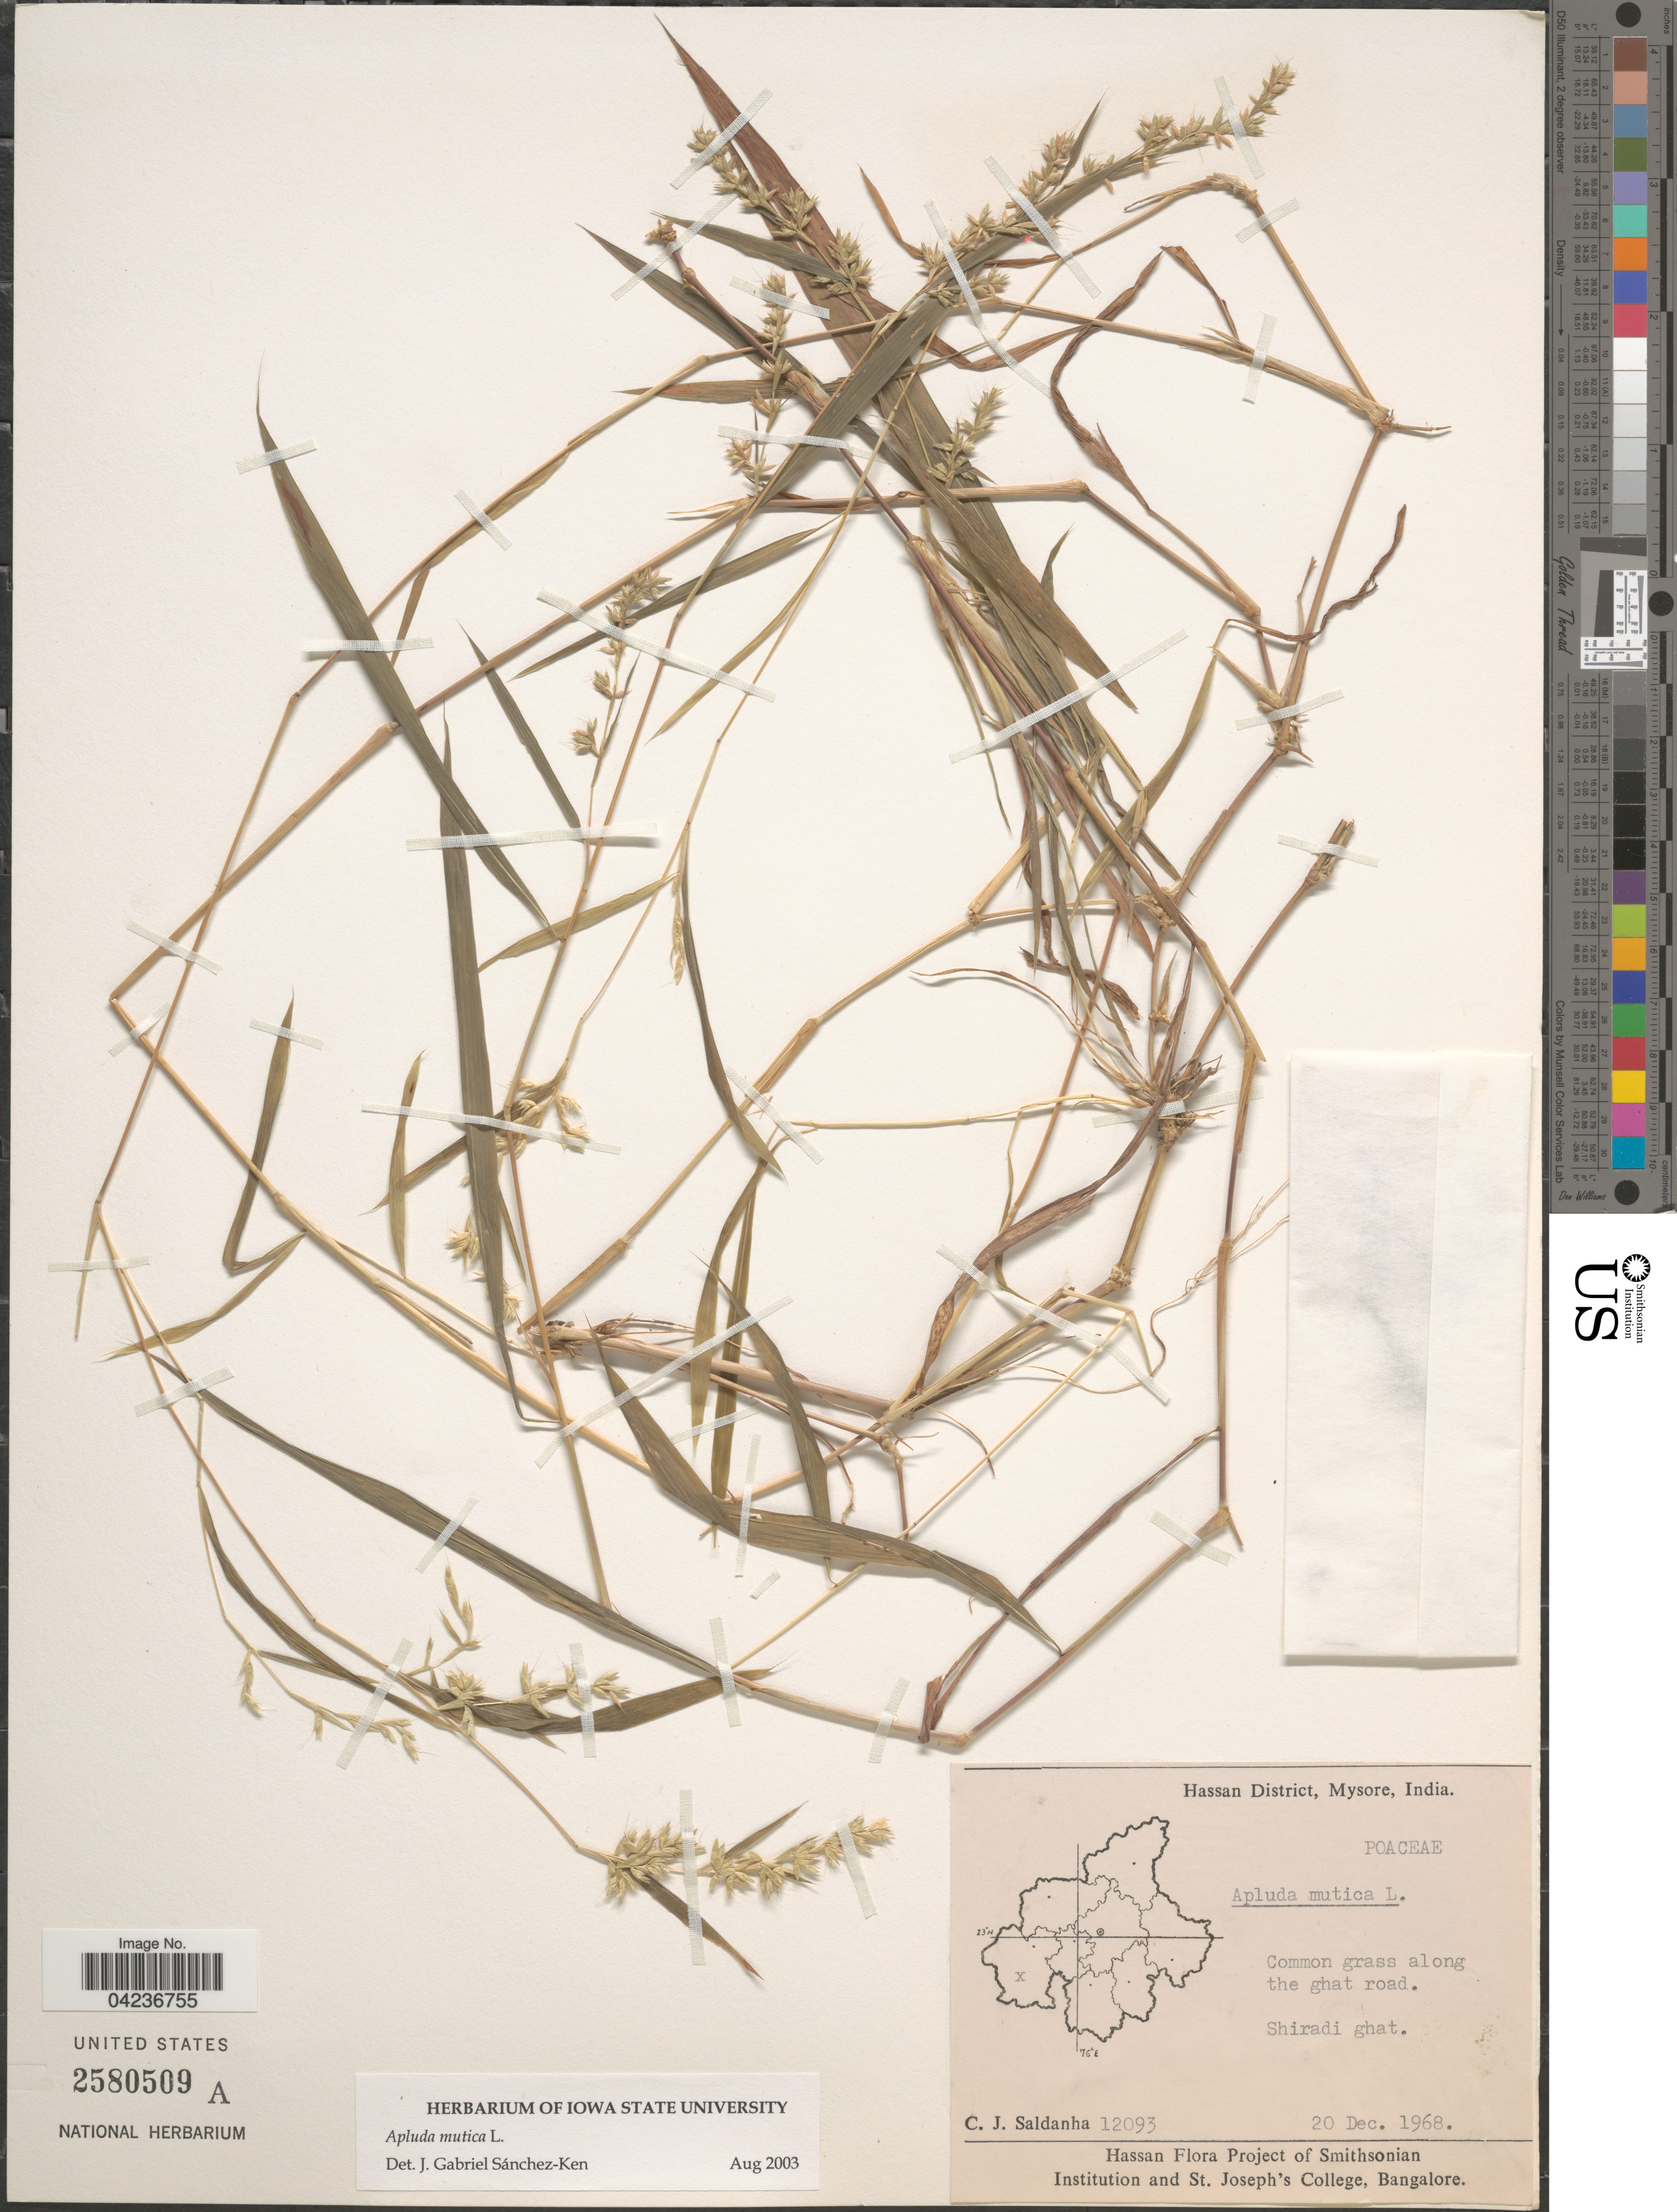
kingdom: Plantae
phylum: Tracheophyta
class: Liliopsida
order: Poales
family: Poaceae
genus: Apluda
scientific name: Apluda mutica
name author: L.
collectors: C. J. Saldanha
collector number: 12093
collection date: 1968-12-20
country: India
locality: Hassan District, Mysore. Shiradi ghat.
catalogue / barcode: US 2580509A